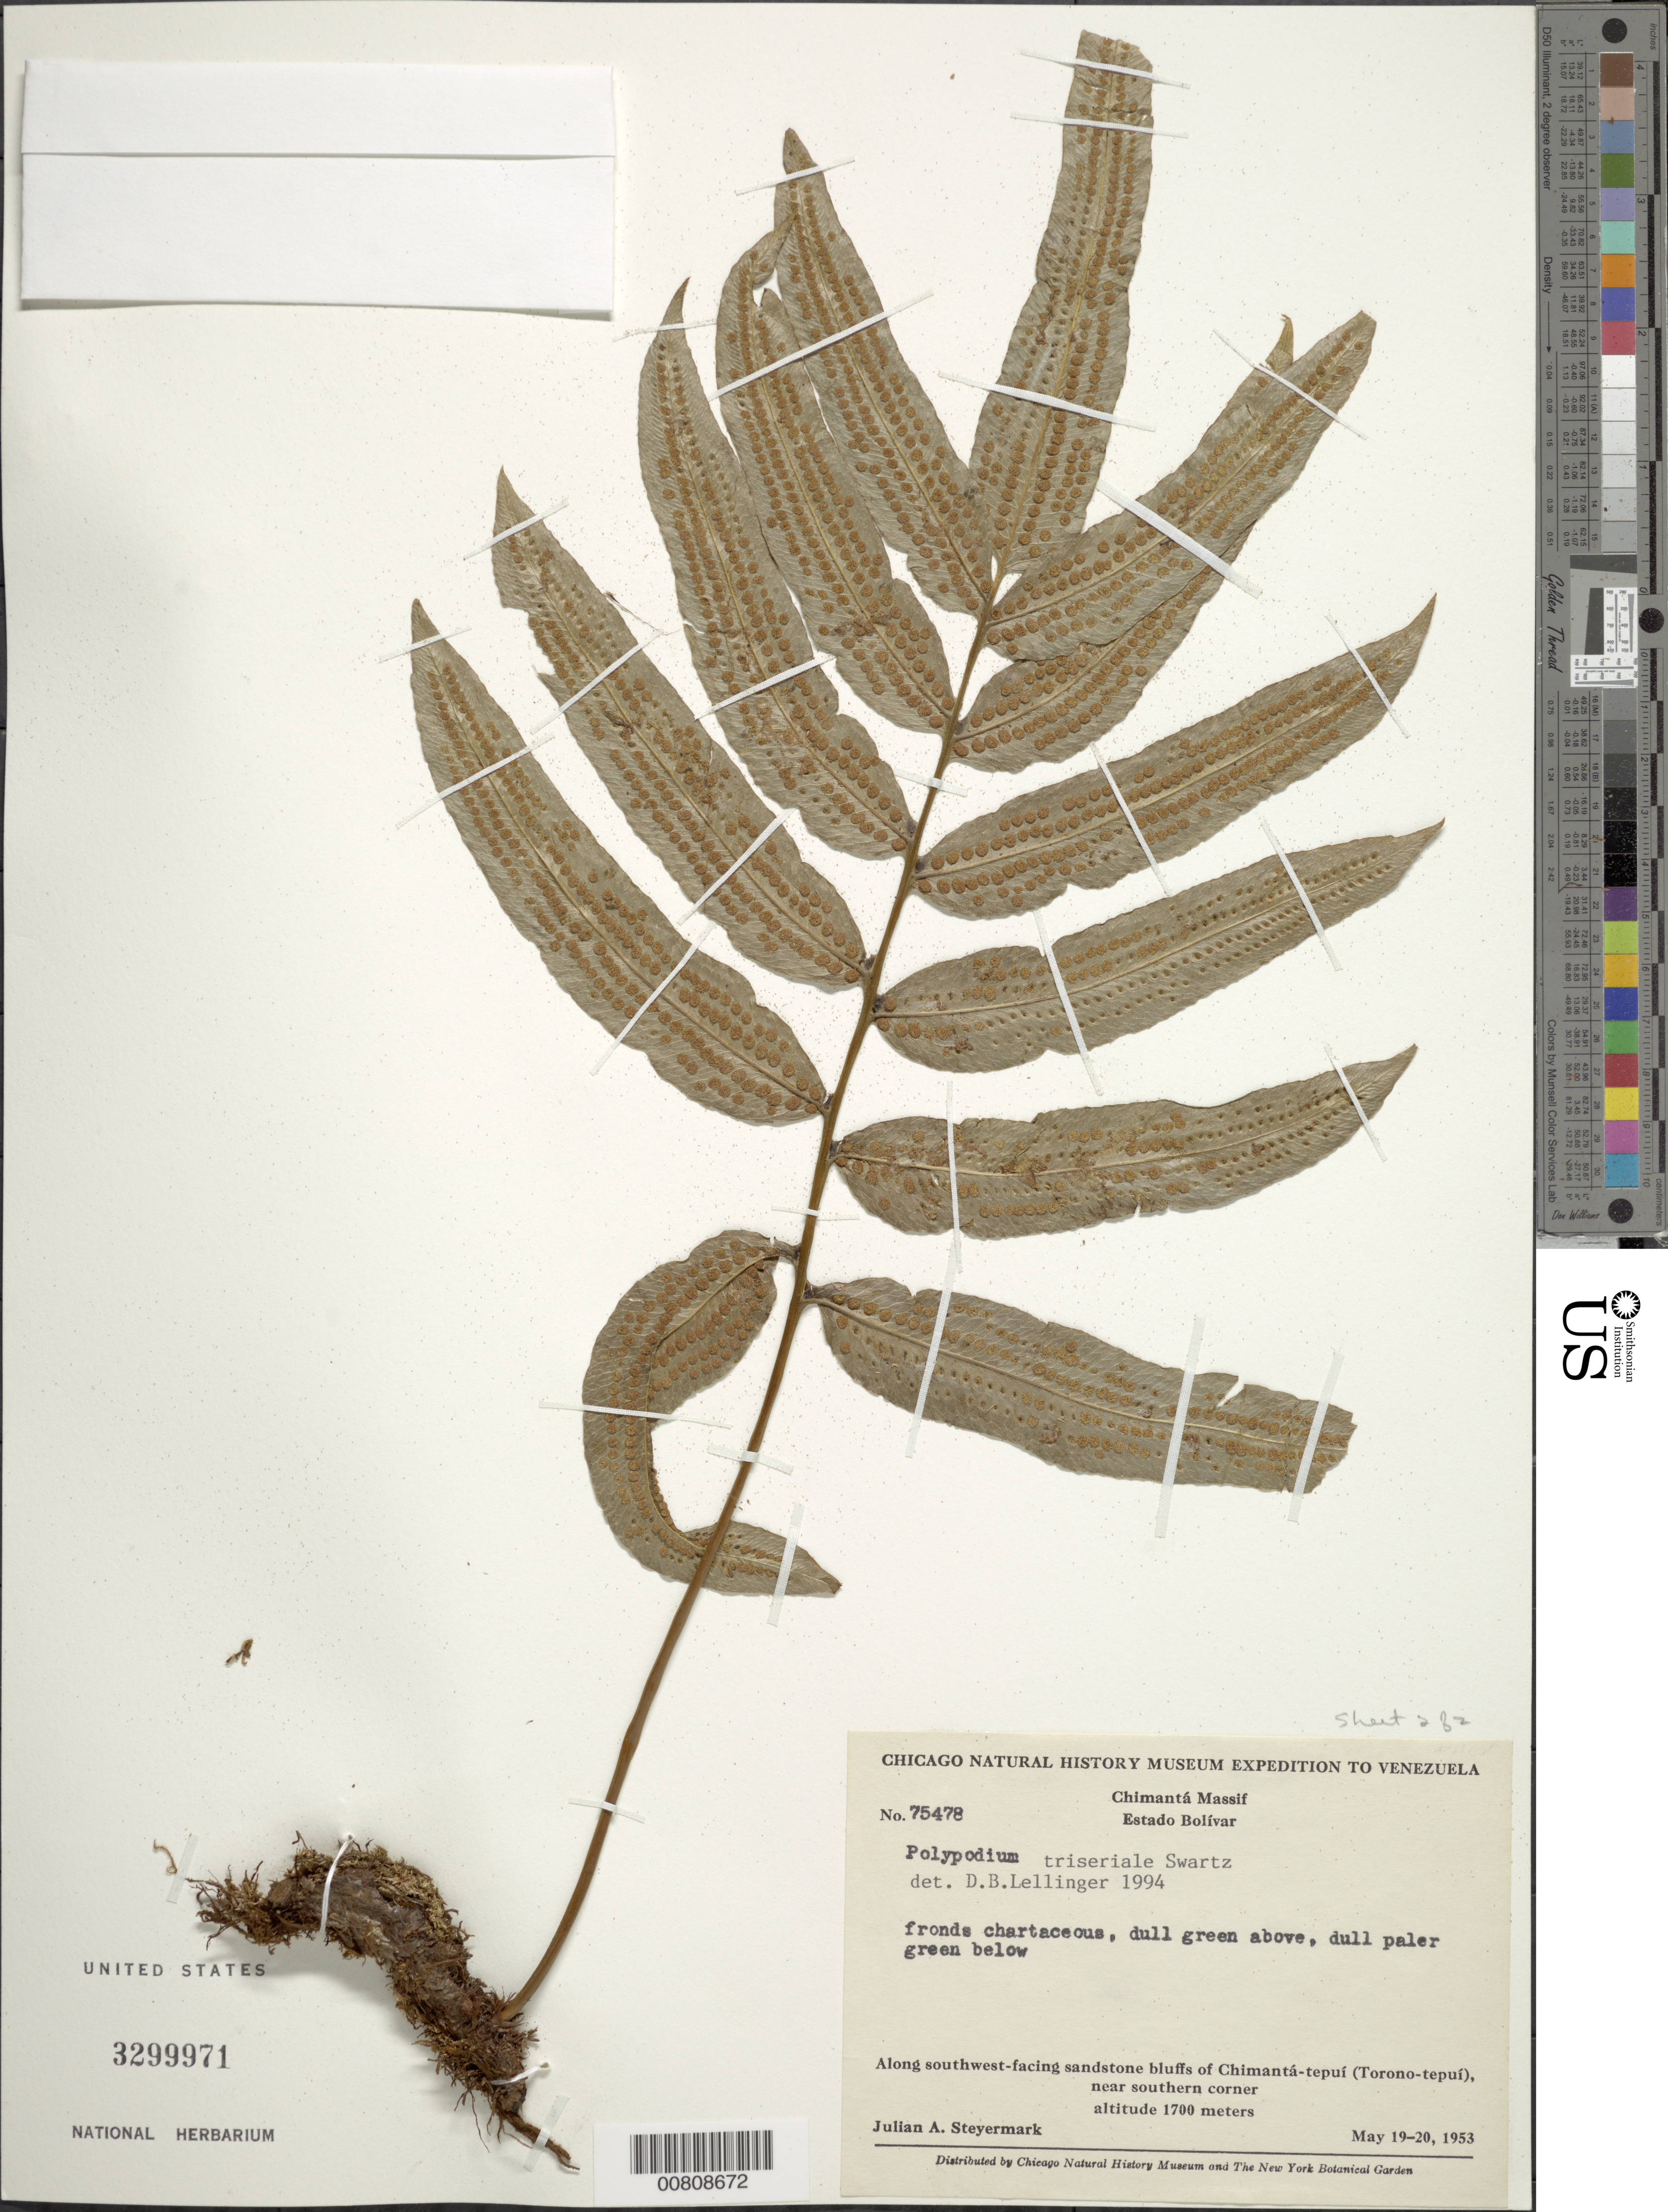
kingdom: Plantae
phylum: Tracheophyta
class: Polypodiopsida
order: Polypodiales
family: Polypodiaceae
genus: Serpocaulon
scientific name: Serpocaulon triseriale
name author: (Sw.) A.R. Sm.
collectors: J. Steyermark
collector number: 75478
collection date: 1953-05-19/1953-05-20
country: Venezuela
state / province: Bolivar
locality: Chimantá Massif, Alongsouthwest-facing sandstone bluffs of Chimantá-tepuí (Torono-tepuí), near southern corner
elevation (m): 1700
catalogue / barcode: US 3299971